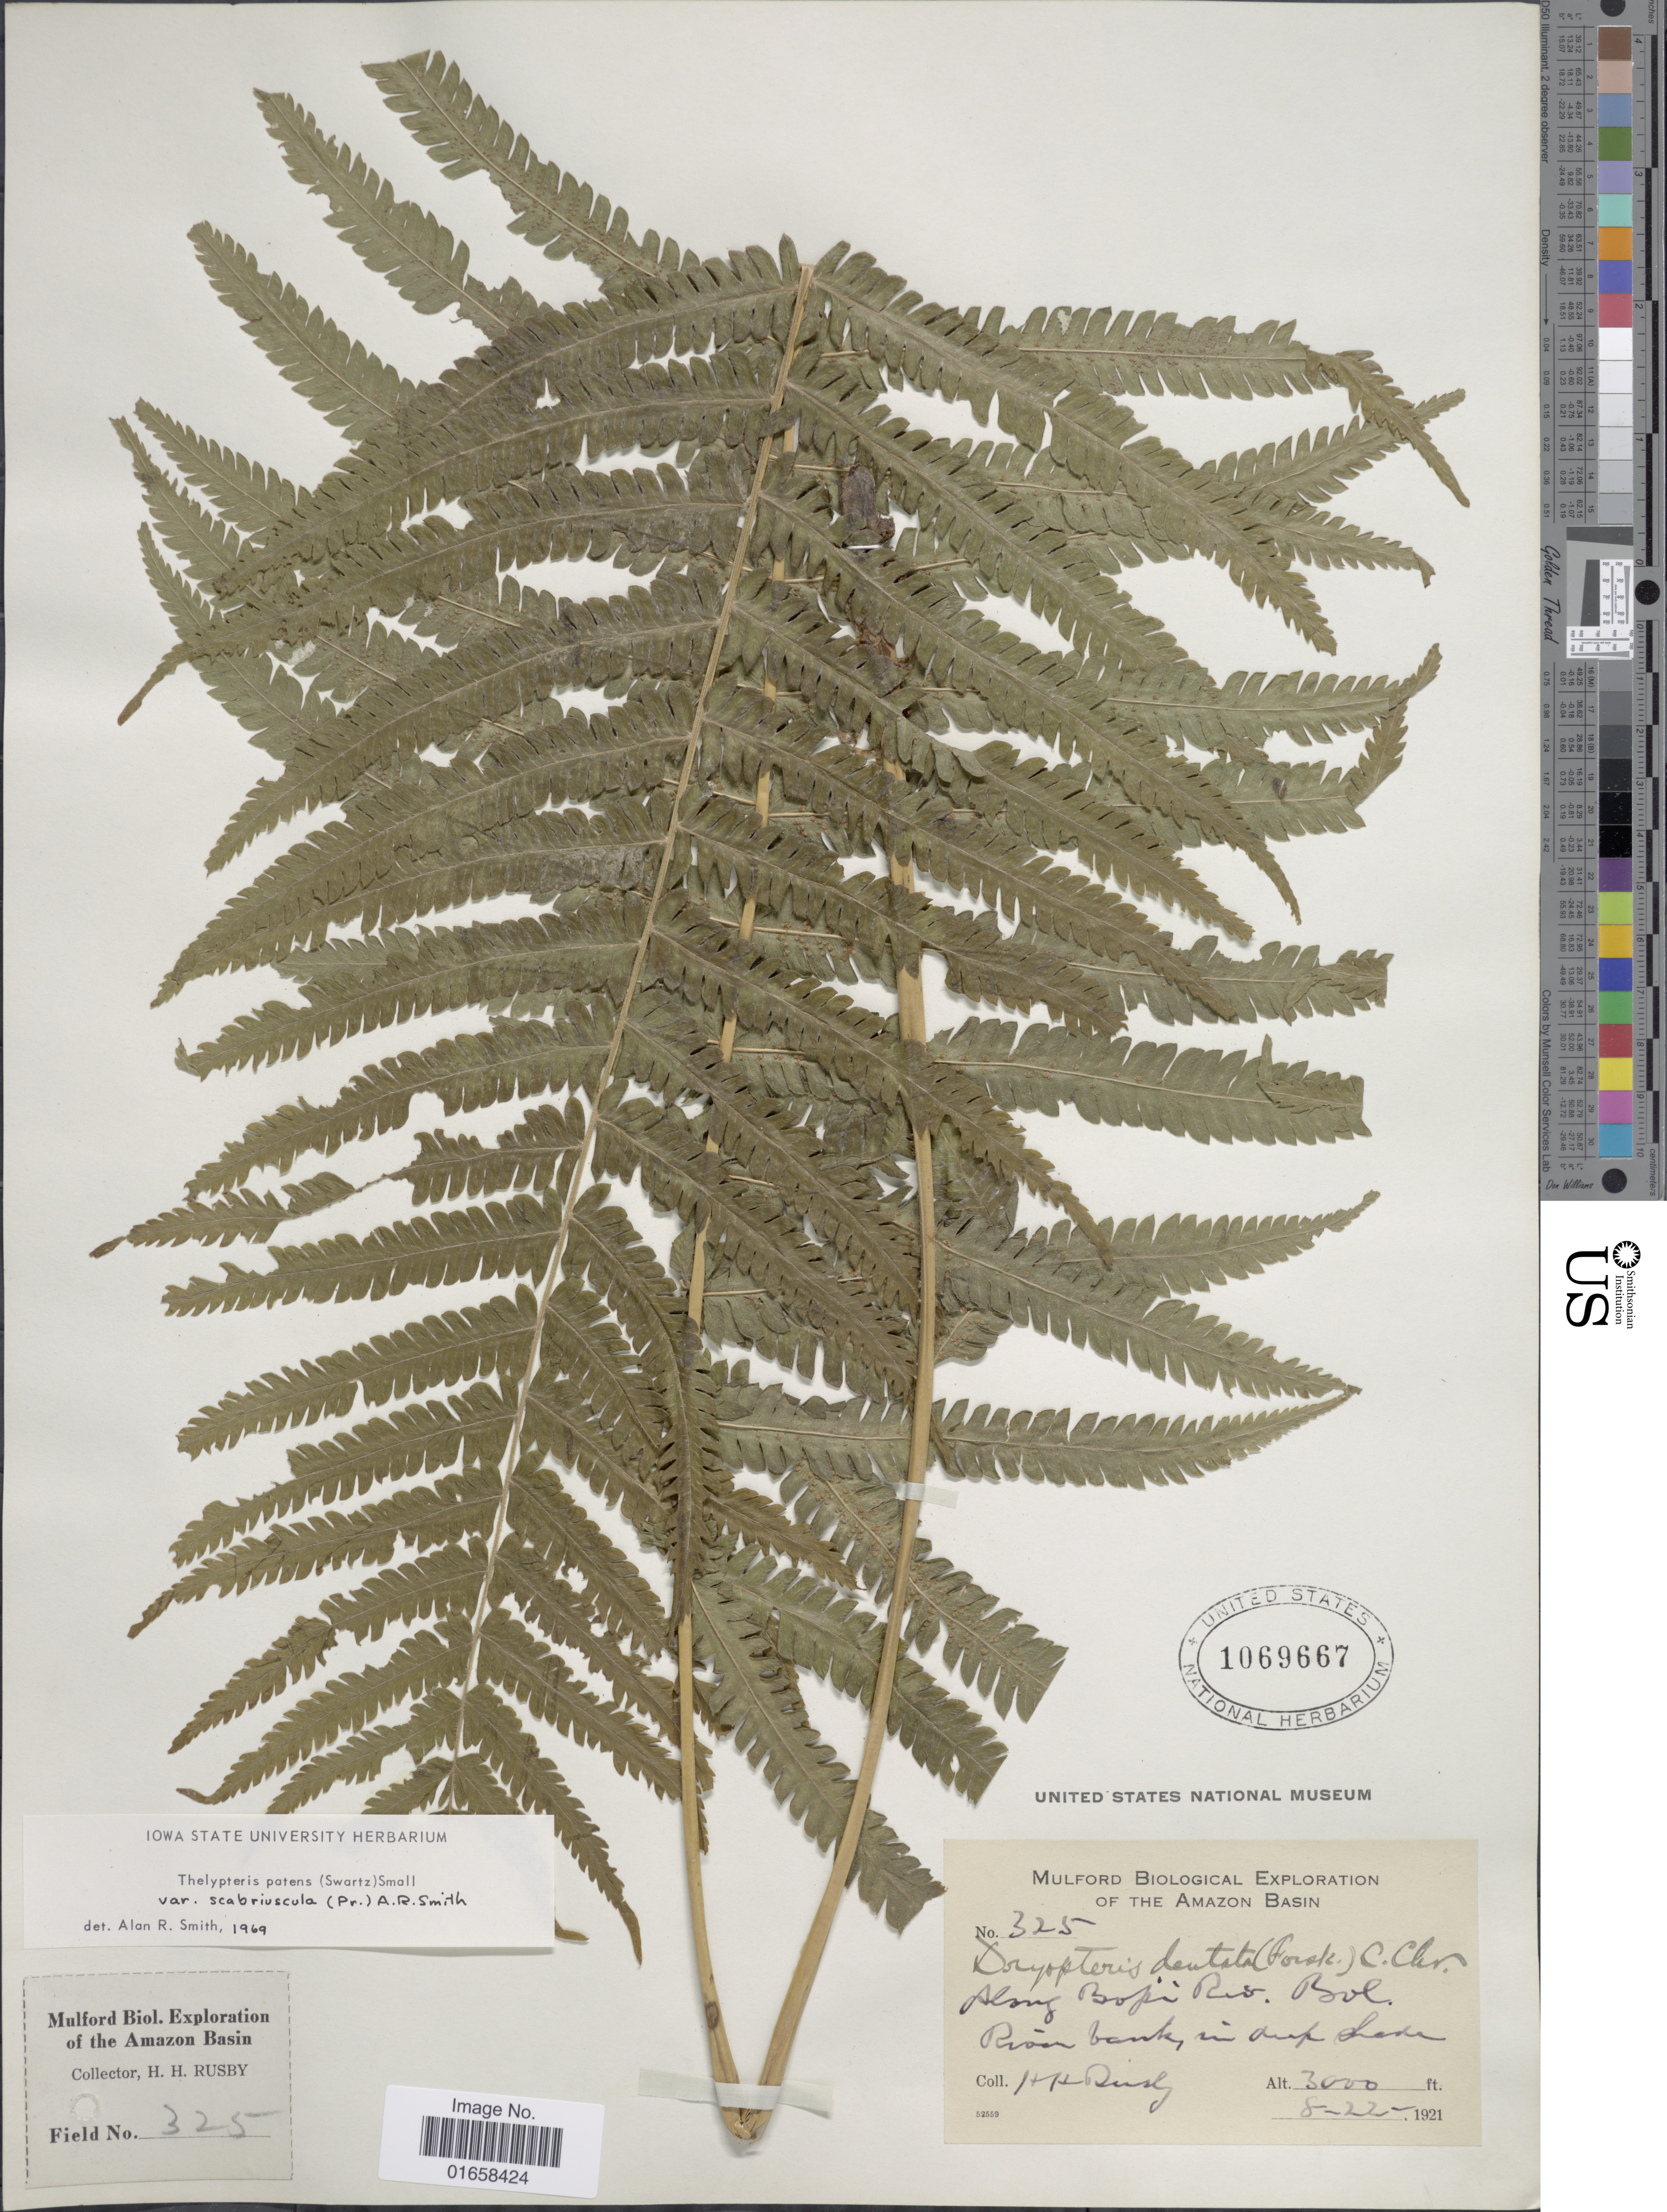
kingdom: Plantae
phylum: Tracheophyta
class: Polypodiopsida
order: Polypodiales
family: Thelypteridaceae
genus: Christella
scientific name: Christella patens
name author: (Sw.) Holttum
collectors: H. H. Rusby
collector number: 325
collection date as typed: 8-22-1921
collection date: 1921-08-22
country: Bolivia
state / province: La Paz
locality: Bopi River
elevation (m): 914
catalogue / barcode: US 1069667